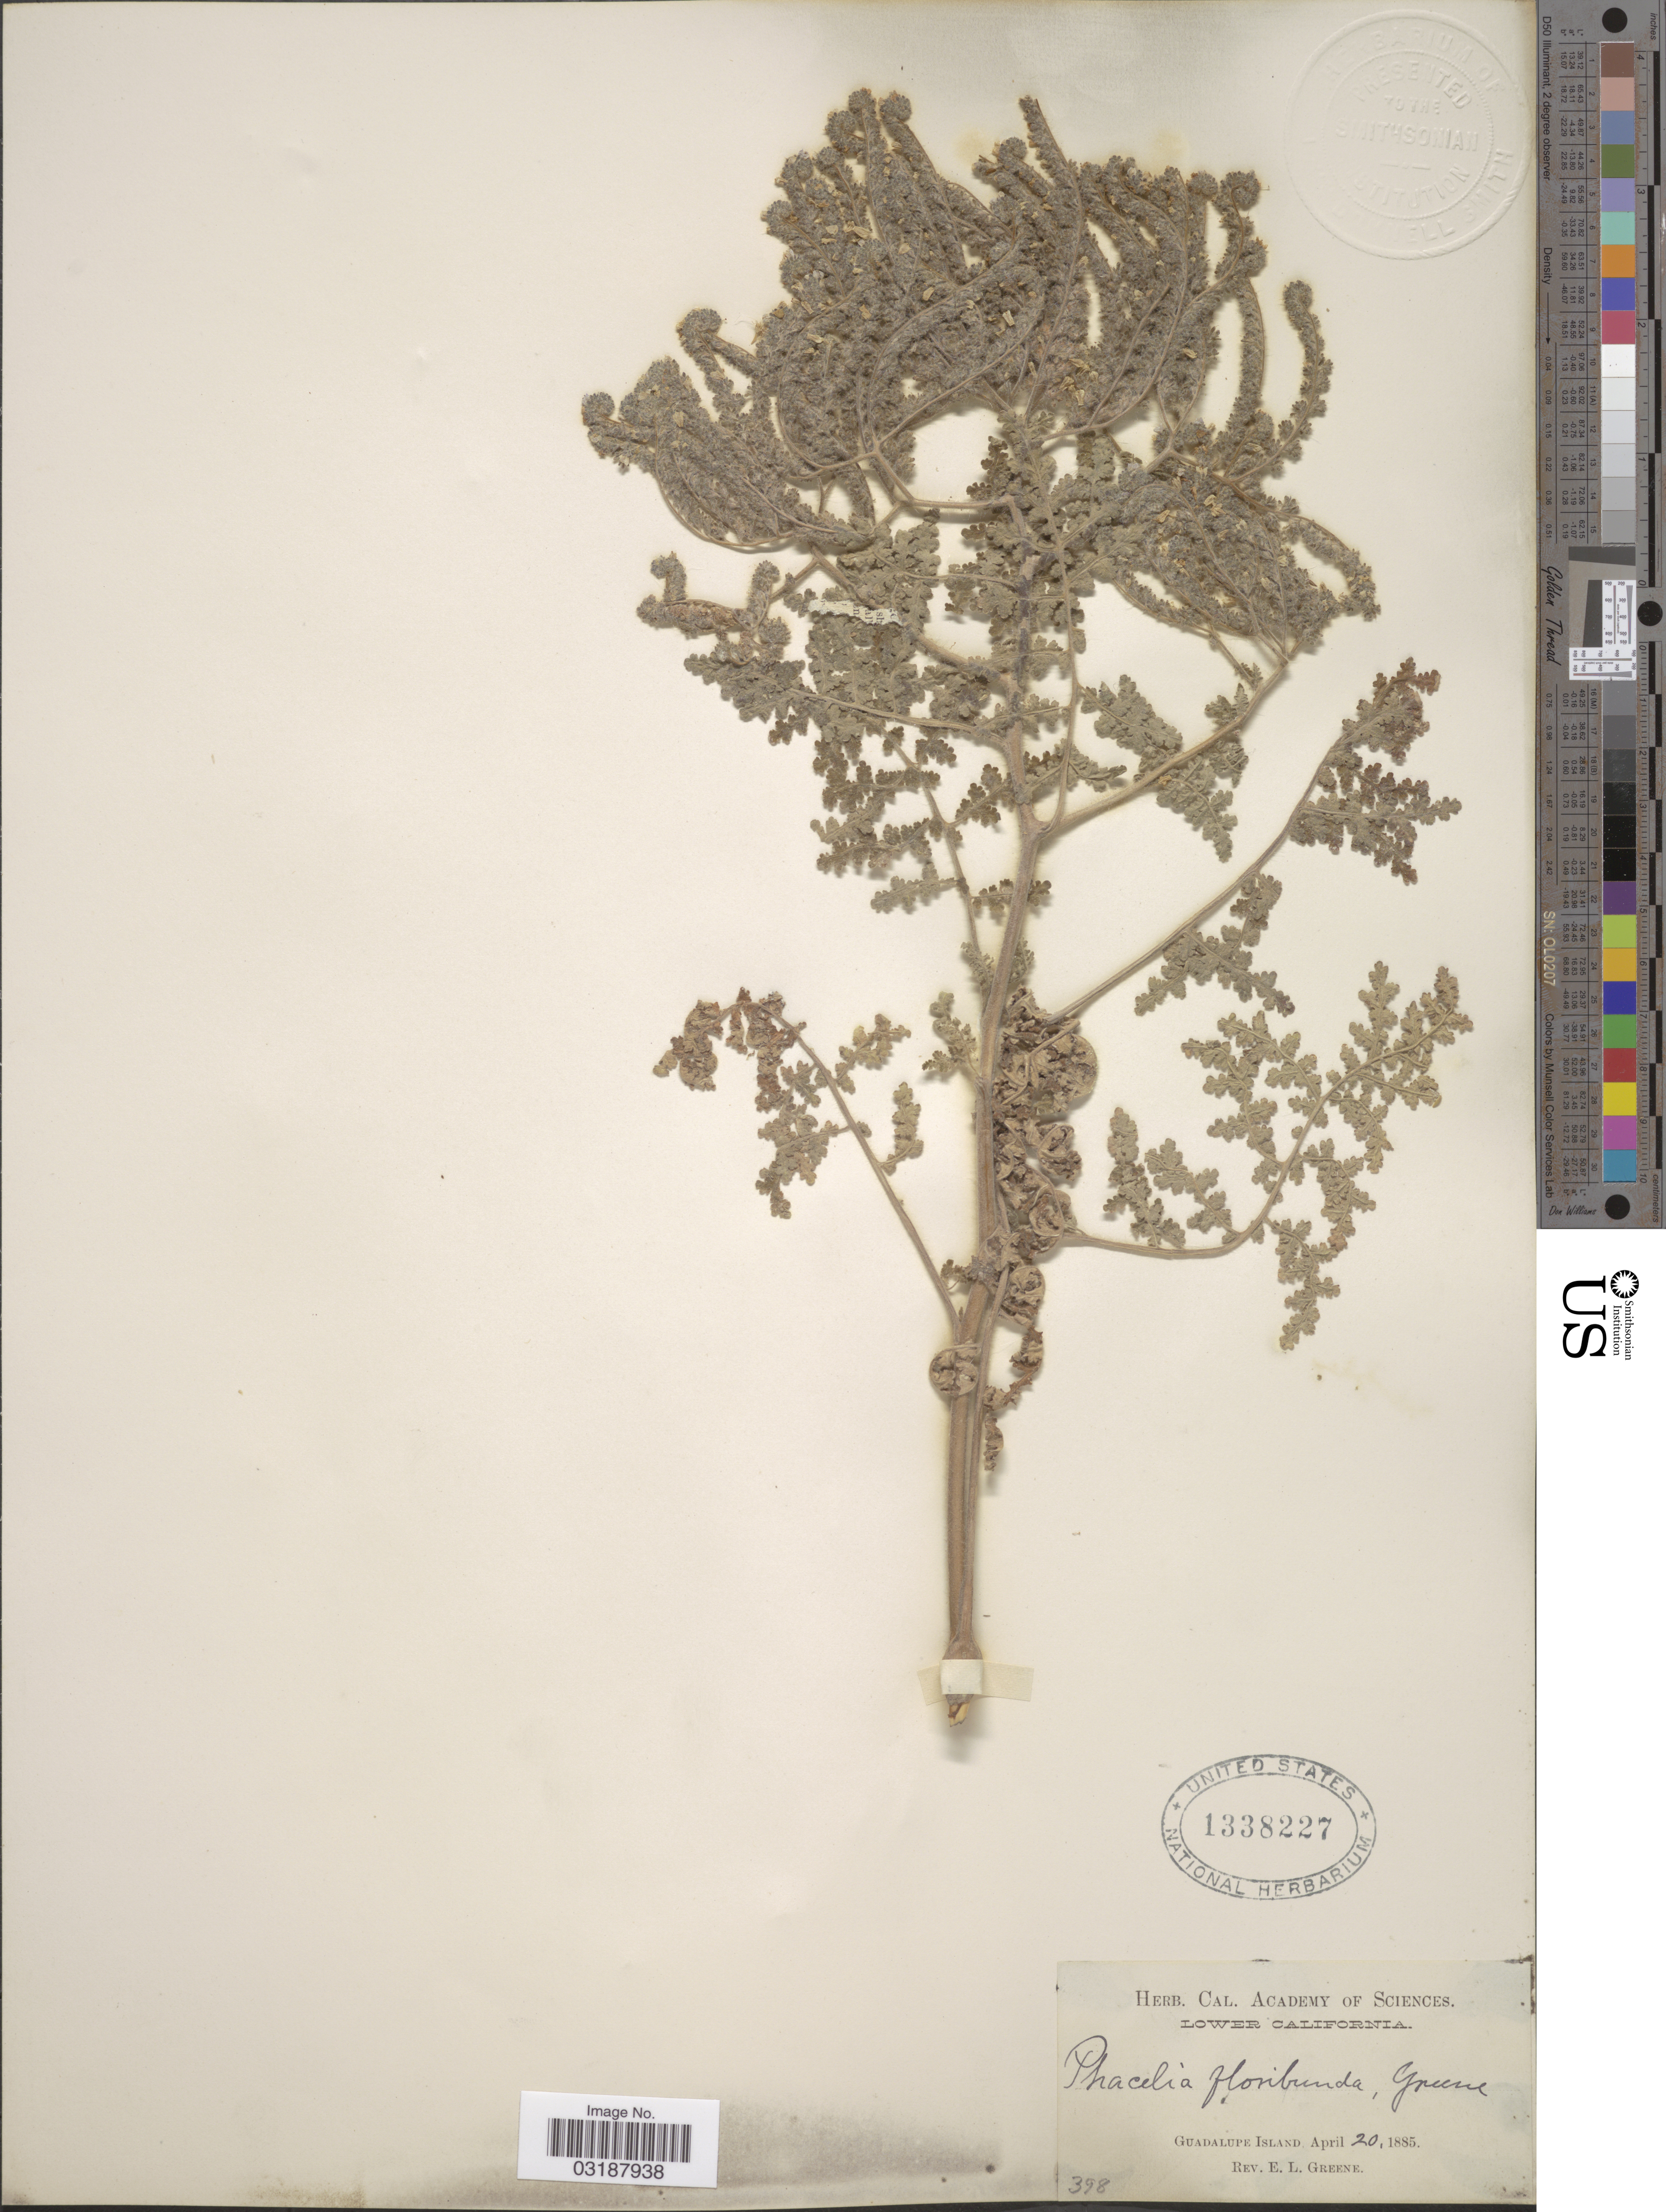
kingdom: Plantae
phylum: Tracheophyta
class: Magnoliopsida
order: Boraginales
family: Hydrophyllaceae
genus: Phacelia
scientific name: Phacelia floribunda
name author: Greene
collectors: E. L. Greene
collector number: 398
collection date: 1885-04-20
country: Mexico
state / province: Baja California Norte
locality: Lower California. Guadalupe Island.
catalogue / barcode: US 1338227